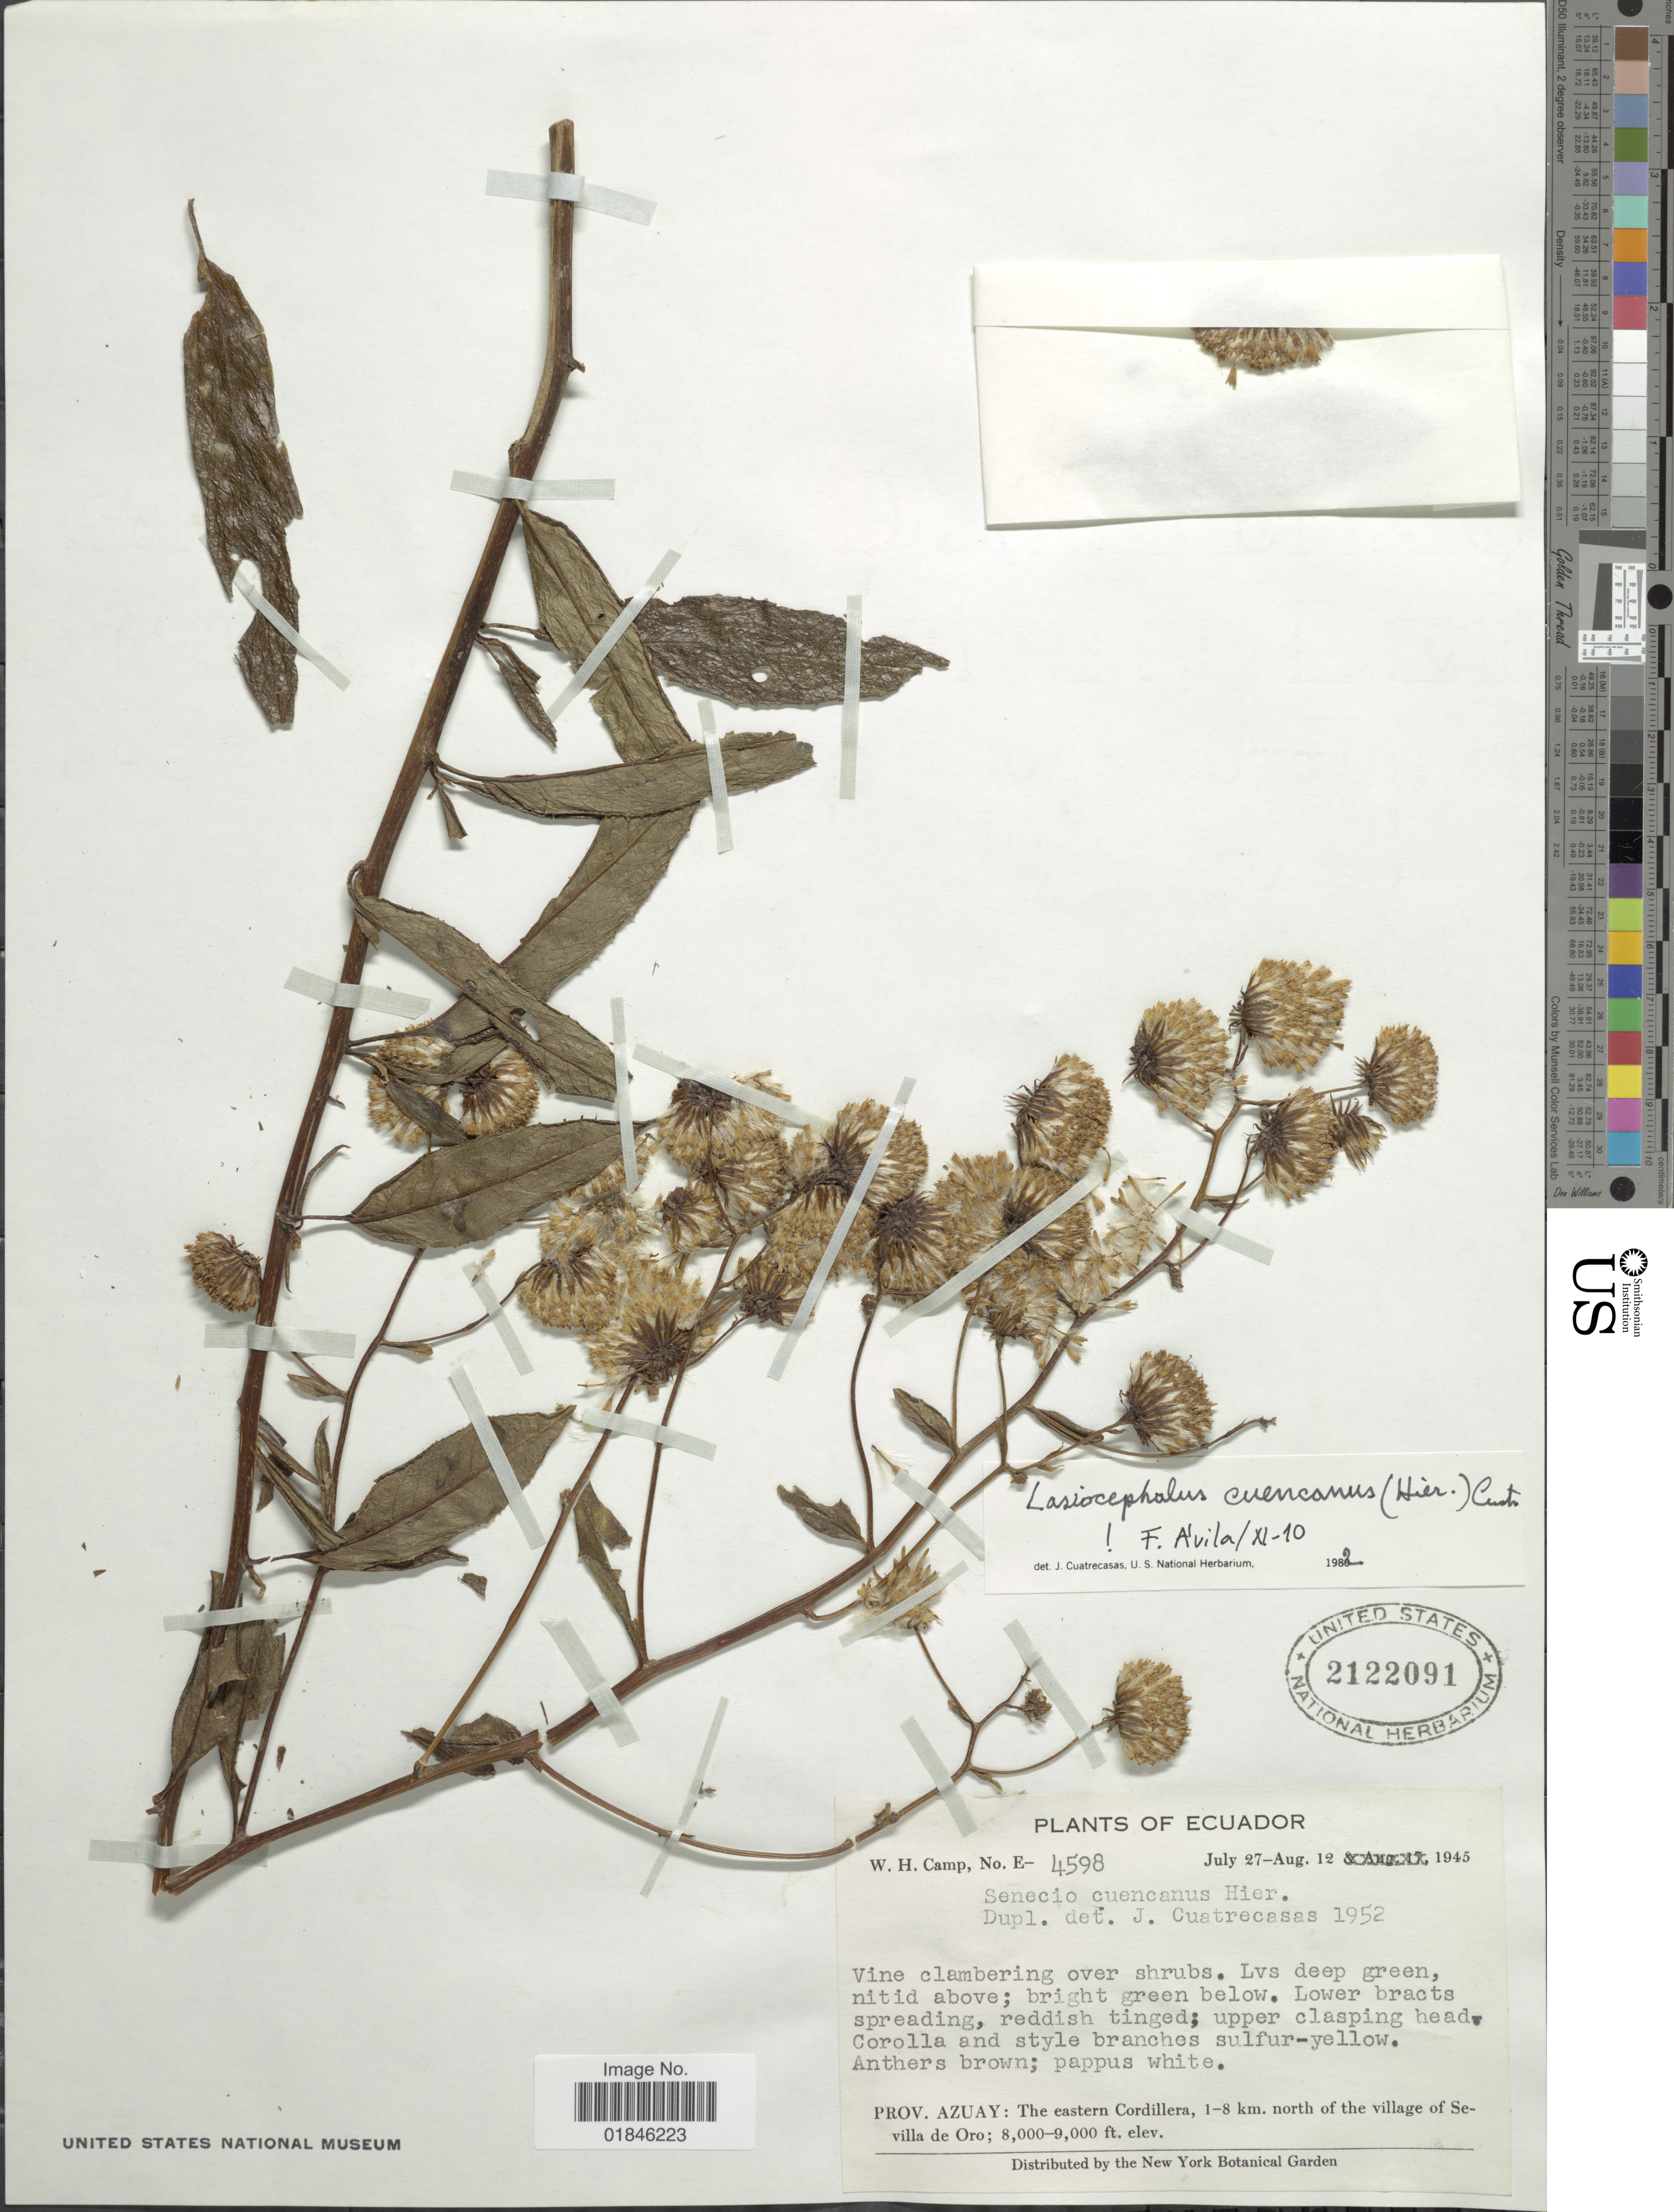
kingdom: Plantae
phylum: Tracheophyta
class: Magnoliopsida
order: Asterales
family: Asteraceae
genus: Senecio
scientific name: Senecio cuencanus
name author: Hieron.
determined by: Salomon, Luciana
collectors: W. H. Camp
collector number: E-4598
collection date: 1945-07-27/1945-08-12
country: Ecuador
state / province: Azuay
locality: Prov. Azuay: The eastern Cordillera, 1-8 km. north of the village of Sevilla de Oro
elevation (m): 2438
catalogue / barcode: US 2122091